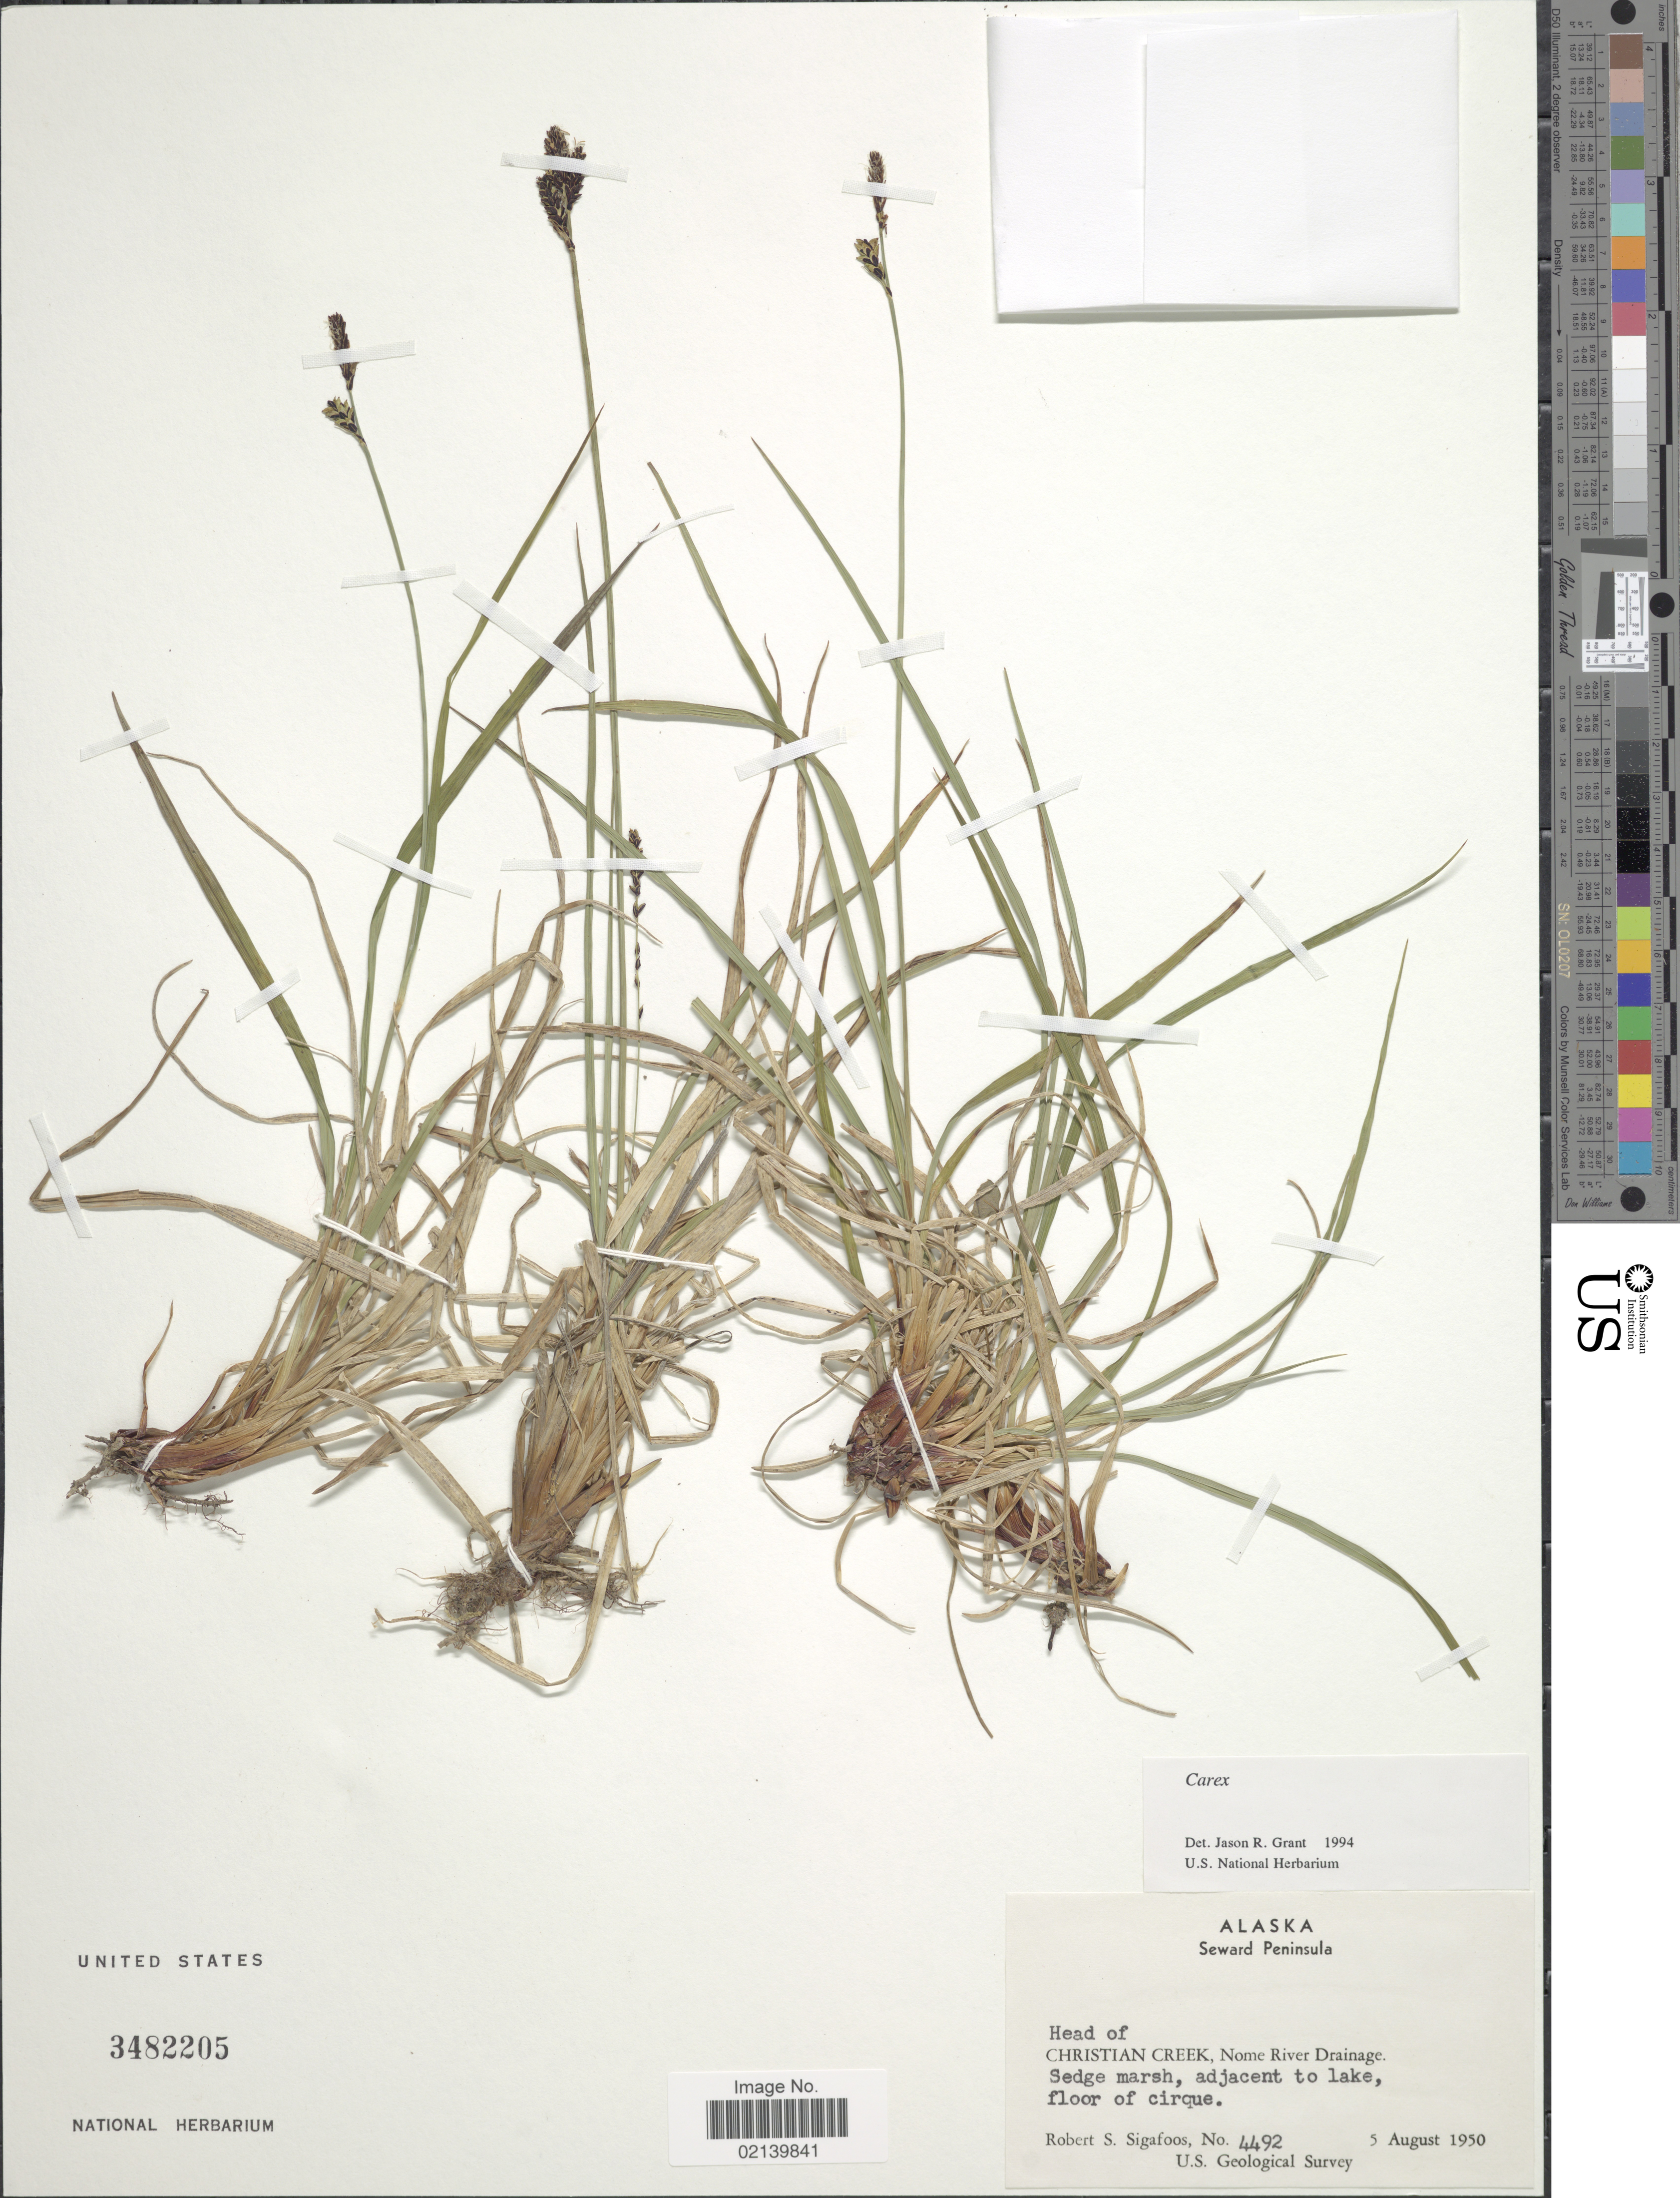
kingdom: Plantae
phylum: Tracheophyta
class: Liliopsida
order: Poales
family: Cyperaceae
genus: Carex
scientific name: Carex sp.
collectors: R. Sigafoos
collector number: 4492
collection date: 1950-08-05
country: United States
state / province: Alaska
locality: Alaska, Seward Peninsula. Christian Creek, Nome River Drainage, Sedge marsh, adjacent to lake. floor of cirque.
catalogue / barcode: US 3482205